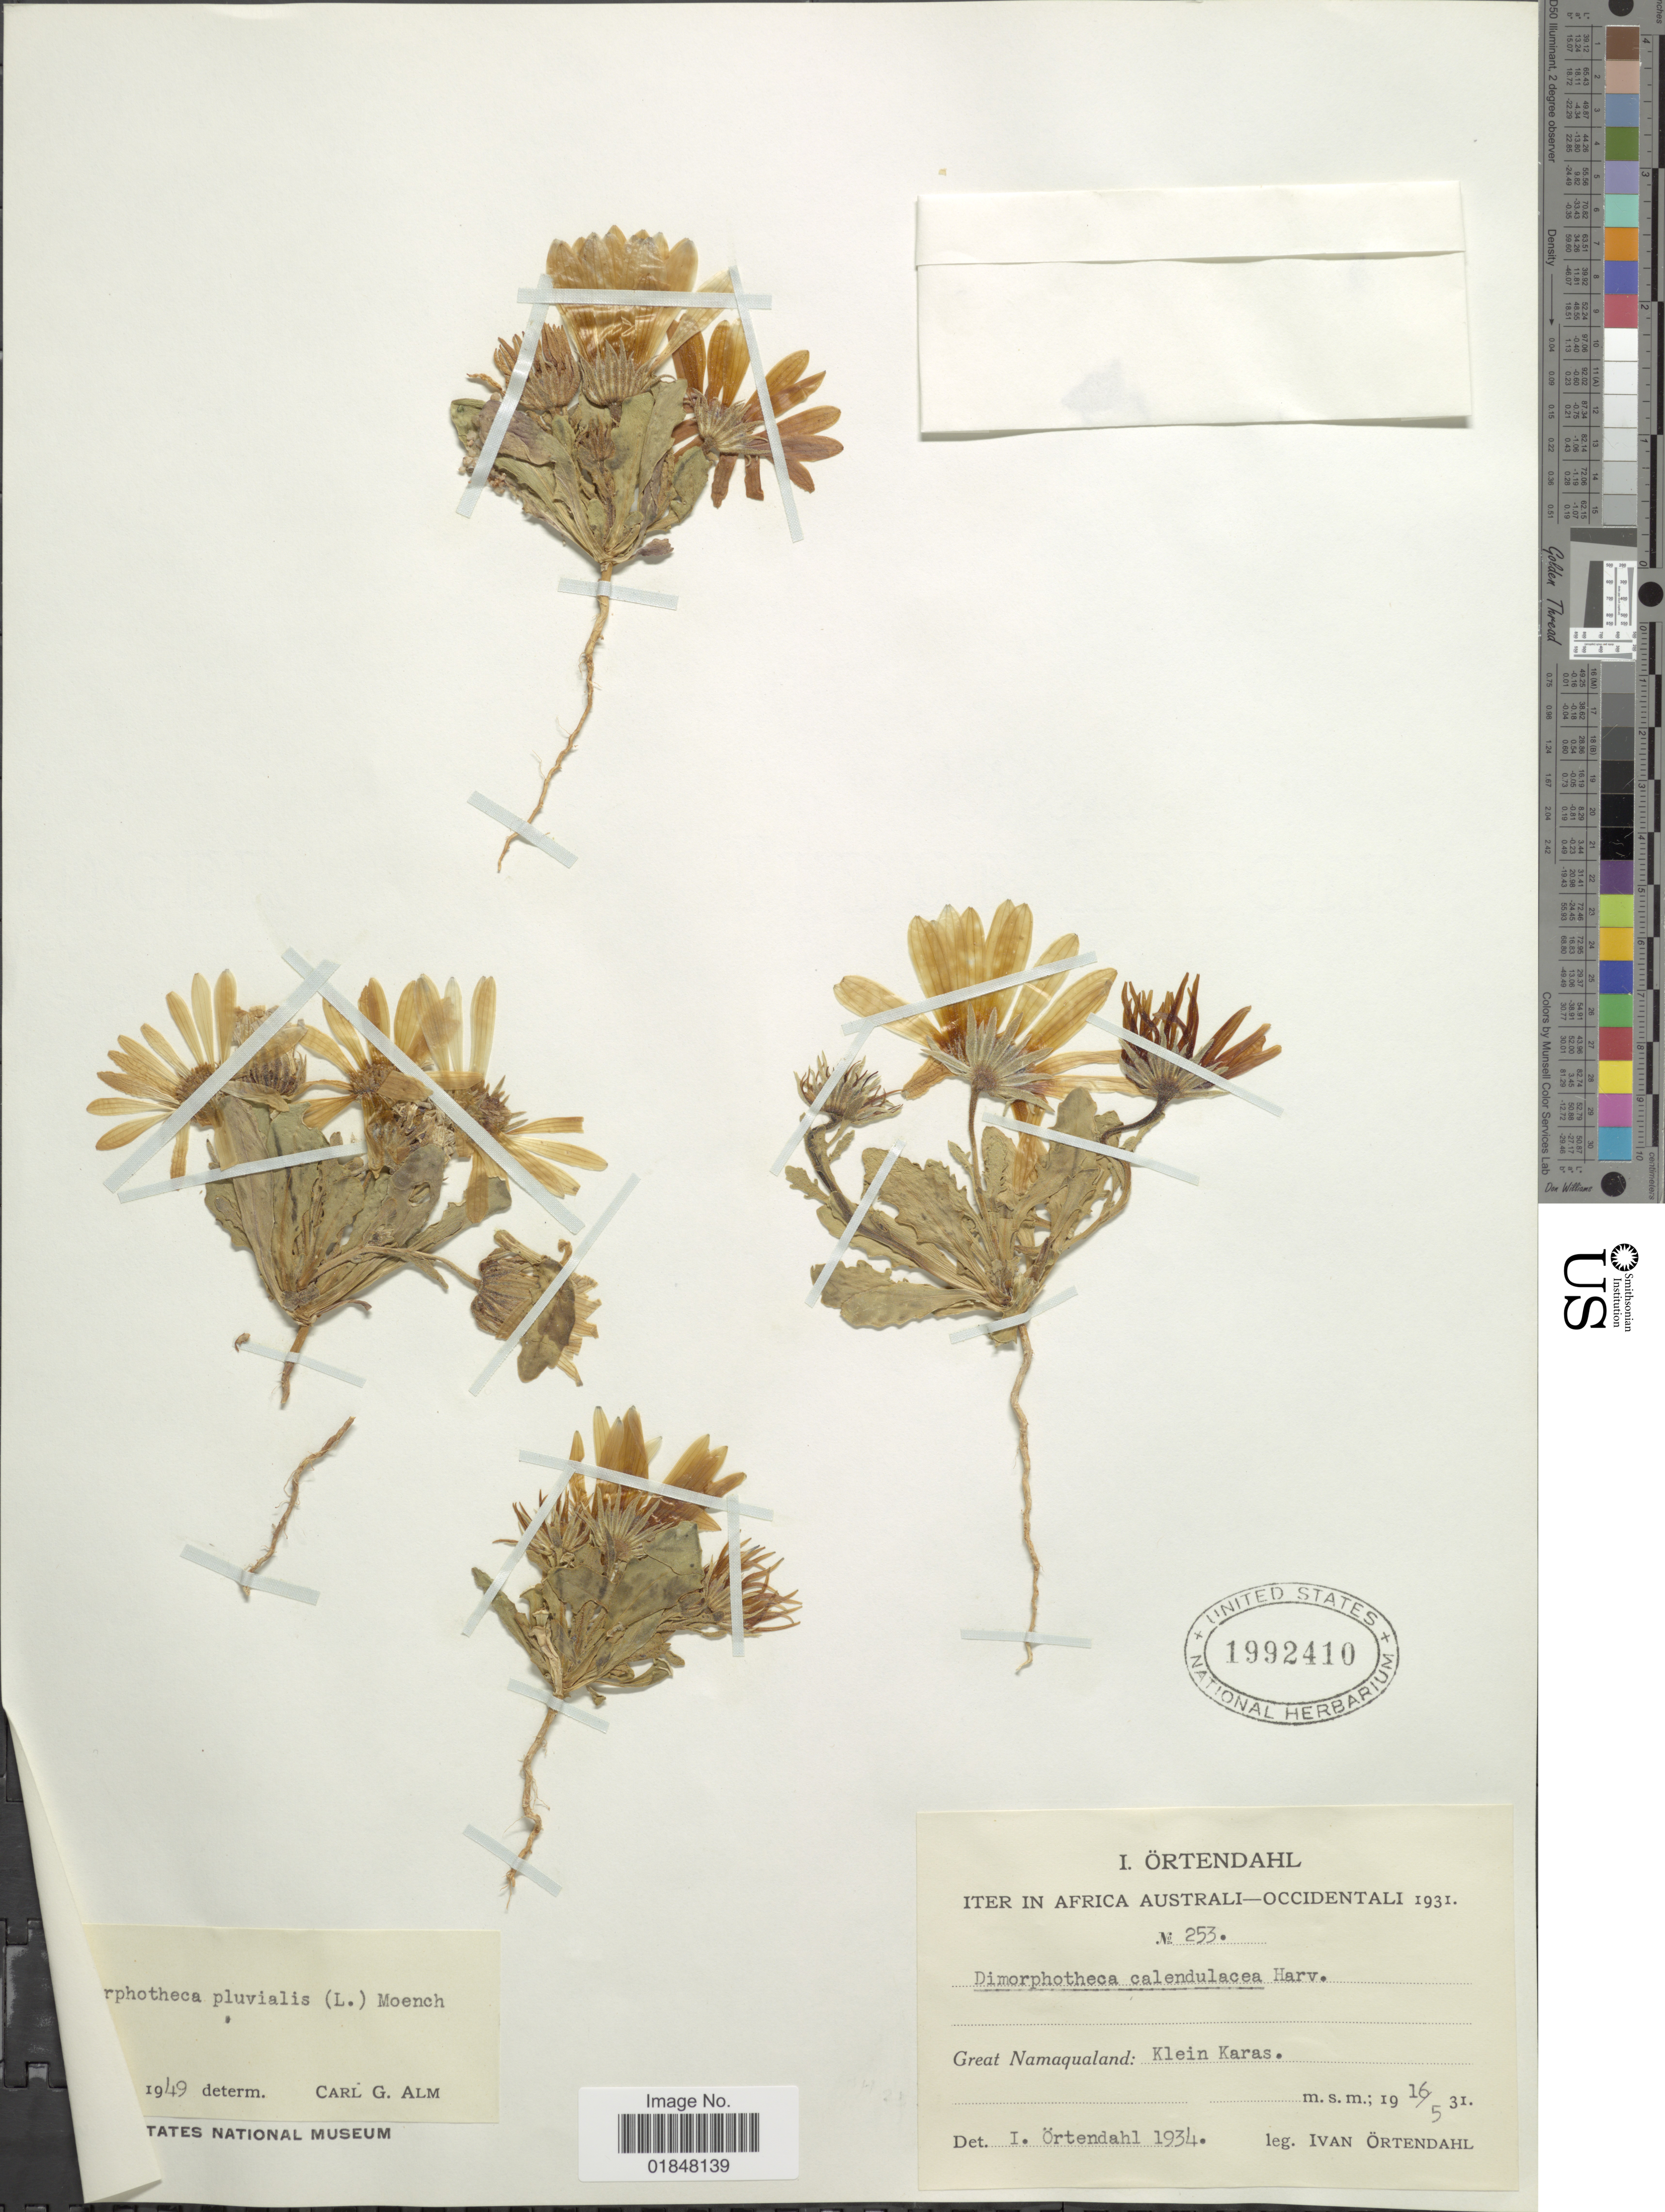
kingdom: Plantae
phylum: Tracheophyta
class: Magnoliopsida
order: Asterales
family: Asteraceae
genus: Dimorphotheca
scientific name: Dimorphotheca sinuata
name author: DC.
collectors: I. Ortendahl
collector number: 253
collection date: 1931-05-16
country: Namibia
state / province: Karas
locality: Africa Australi - Occidentali, Great Namaqualand: Klein Karas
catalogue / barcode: US 1992410